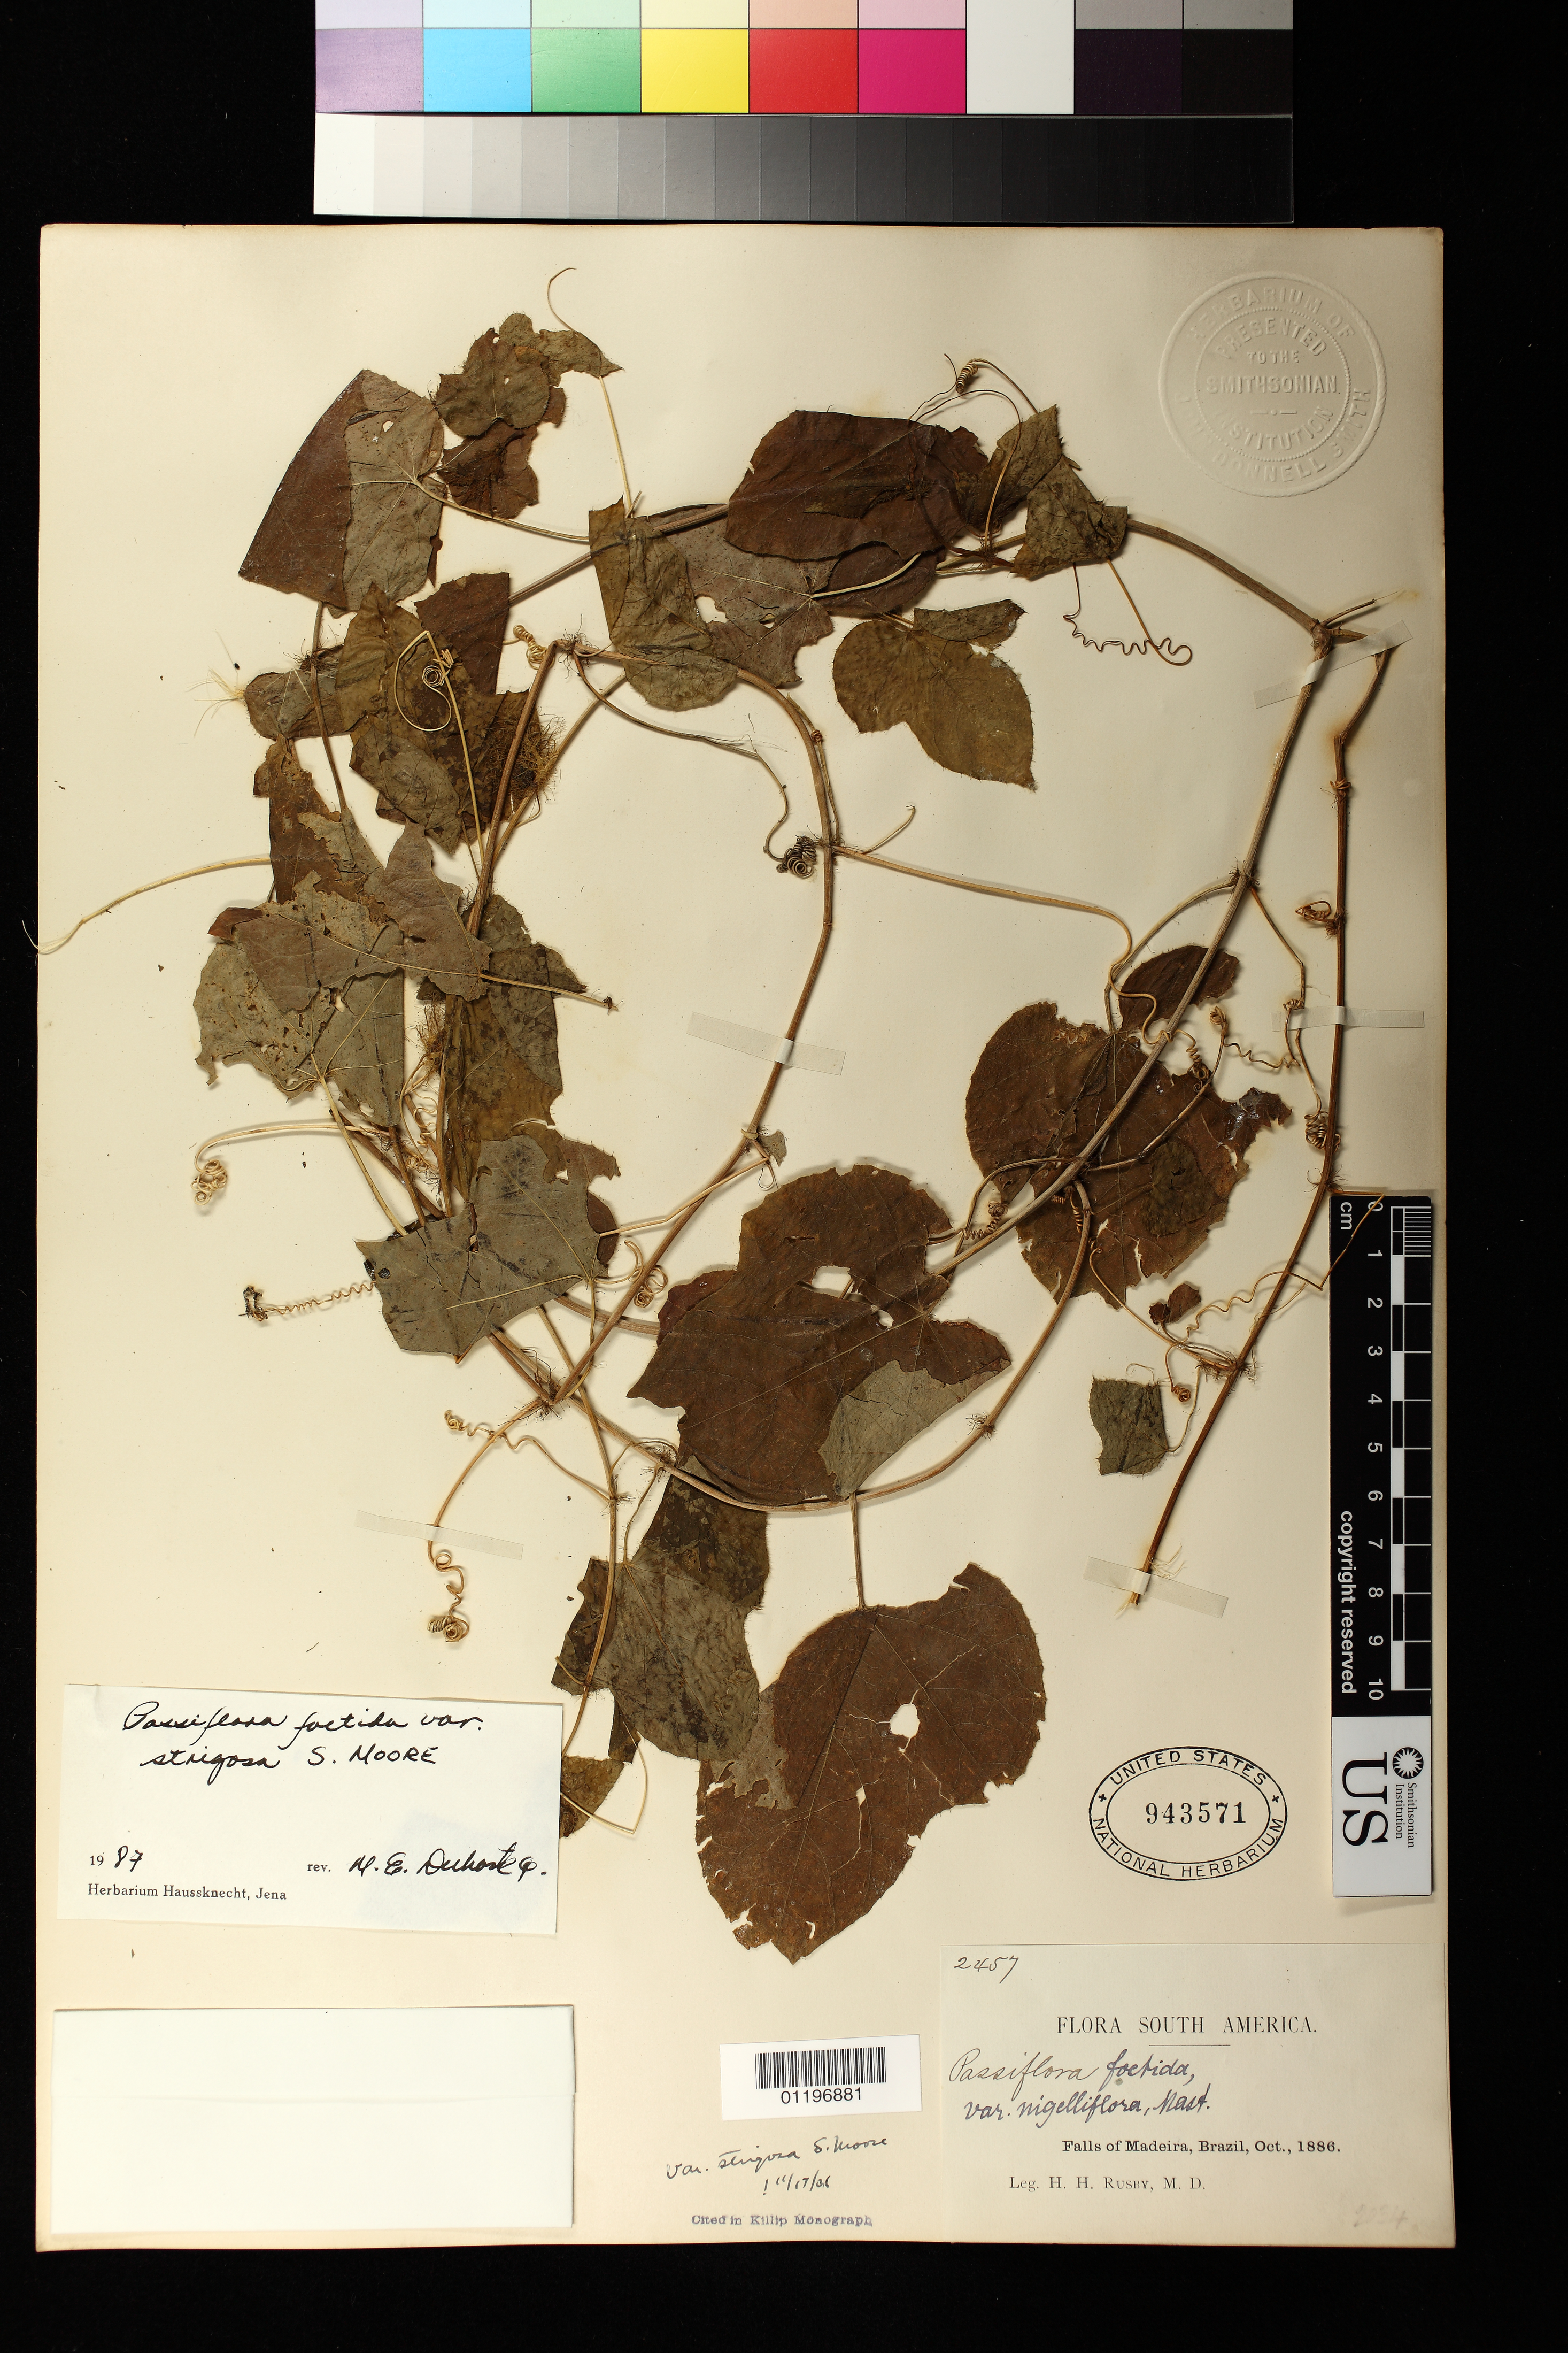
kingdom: Plantae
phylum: Tracheophyta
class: Magnoliopsida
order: Malpighiales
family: Passifloraceae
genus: Passiflora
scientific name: Passiflora foetida var. strigosa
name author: (M. Roem.) S. Moore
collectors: H. H. Rusby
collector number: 2457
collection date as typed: Oct 1886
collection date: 1886-10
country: Brazil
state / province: Rondônia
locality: Falls of Madeira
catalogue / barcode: US 943571